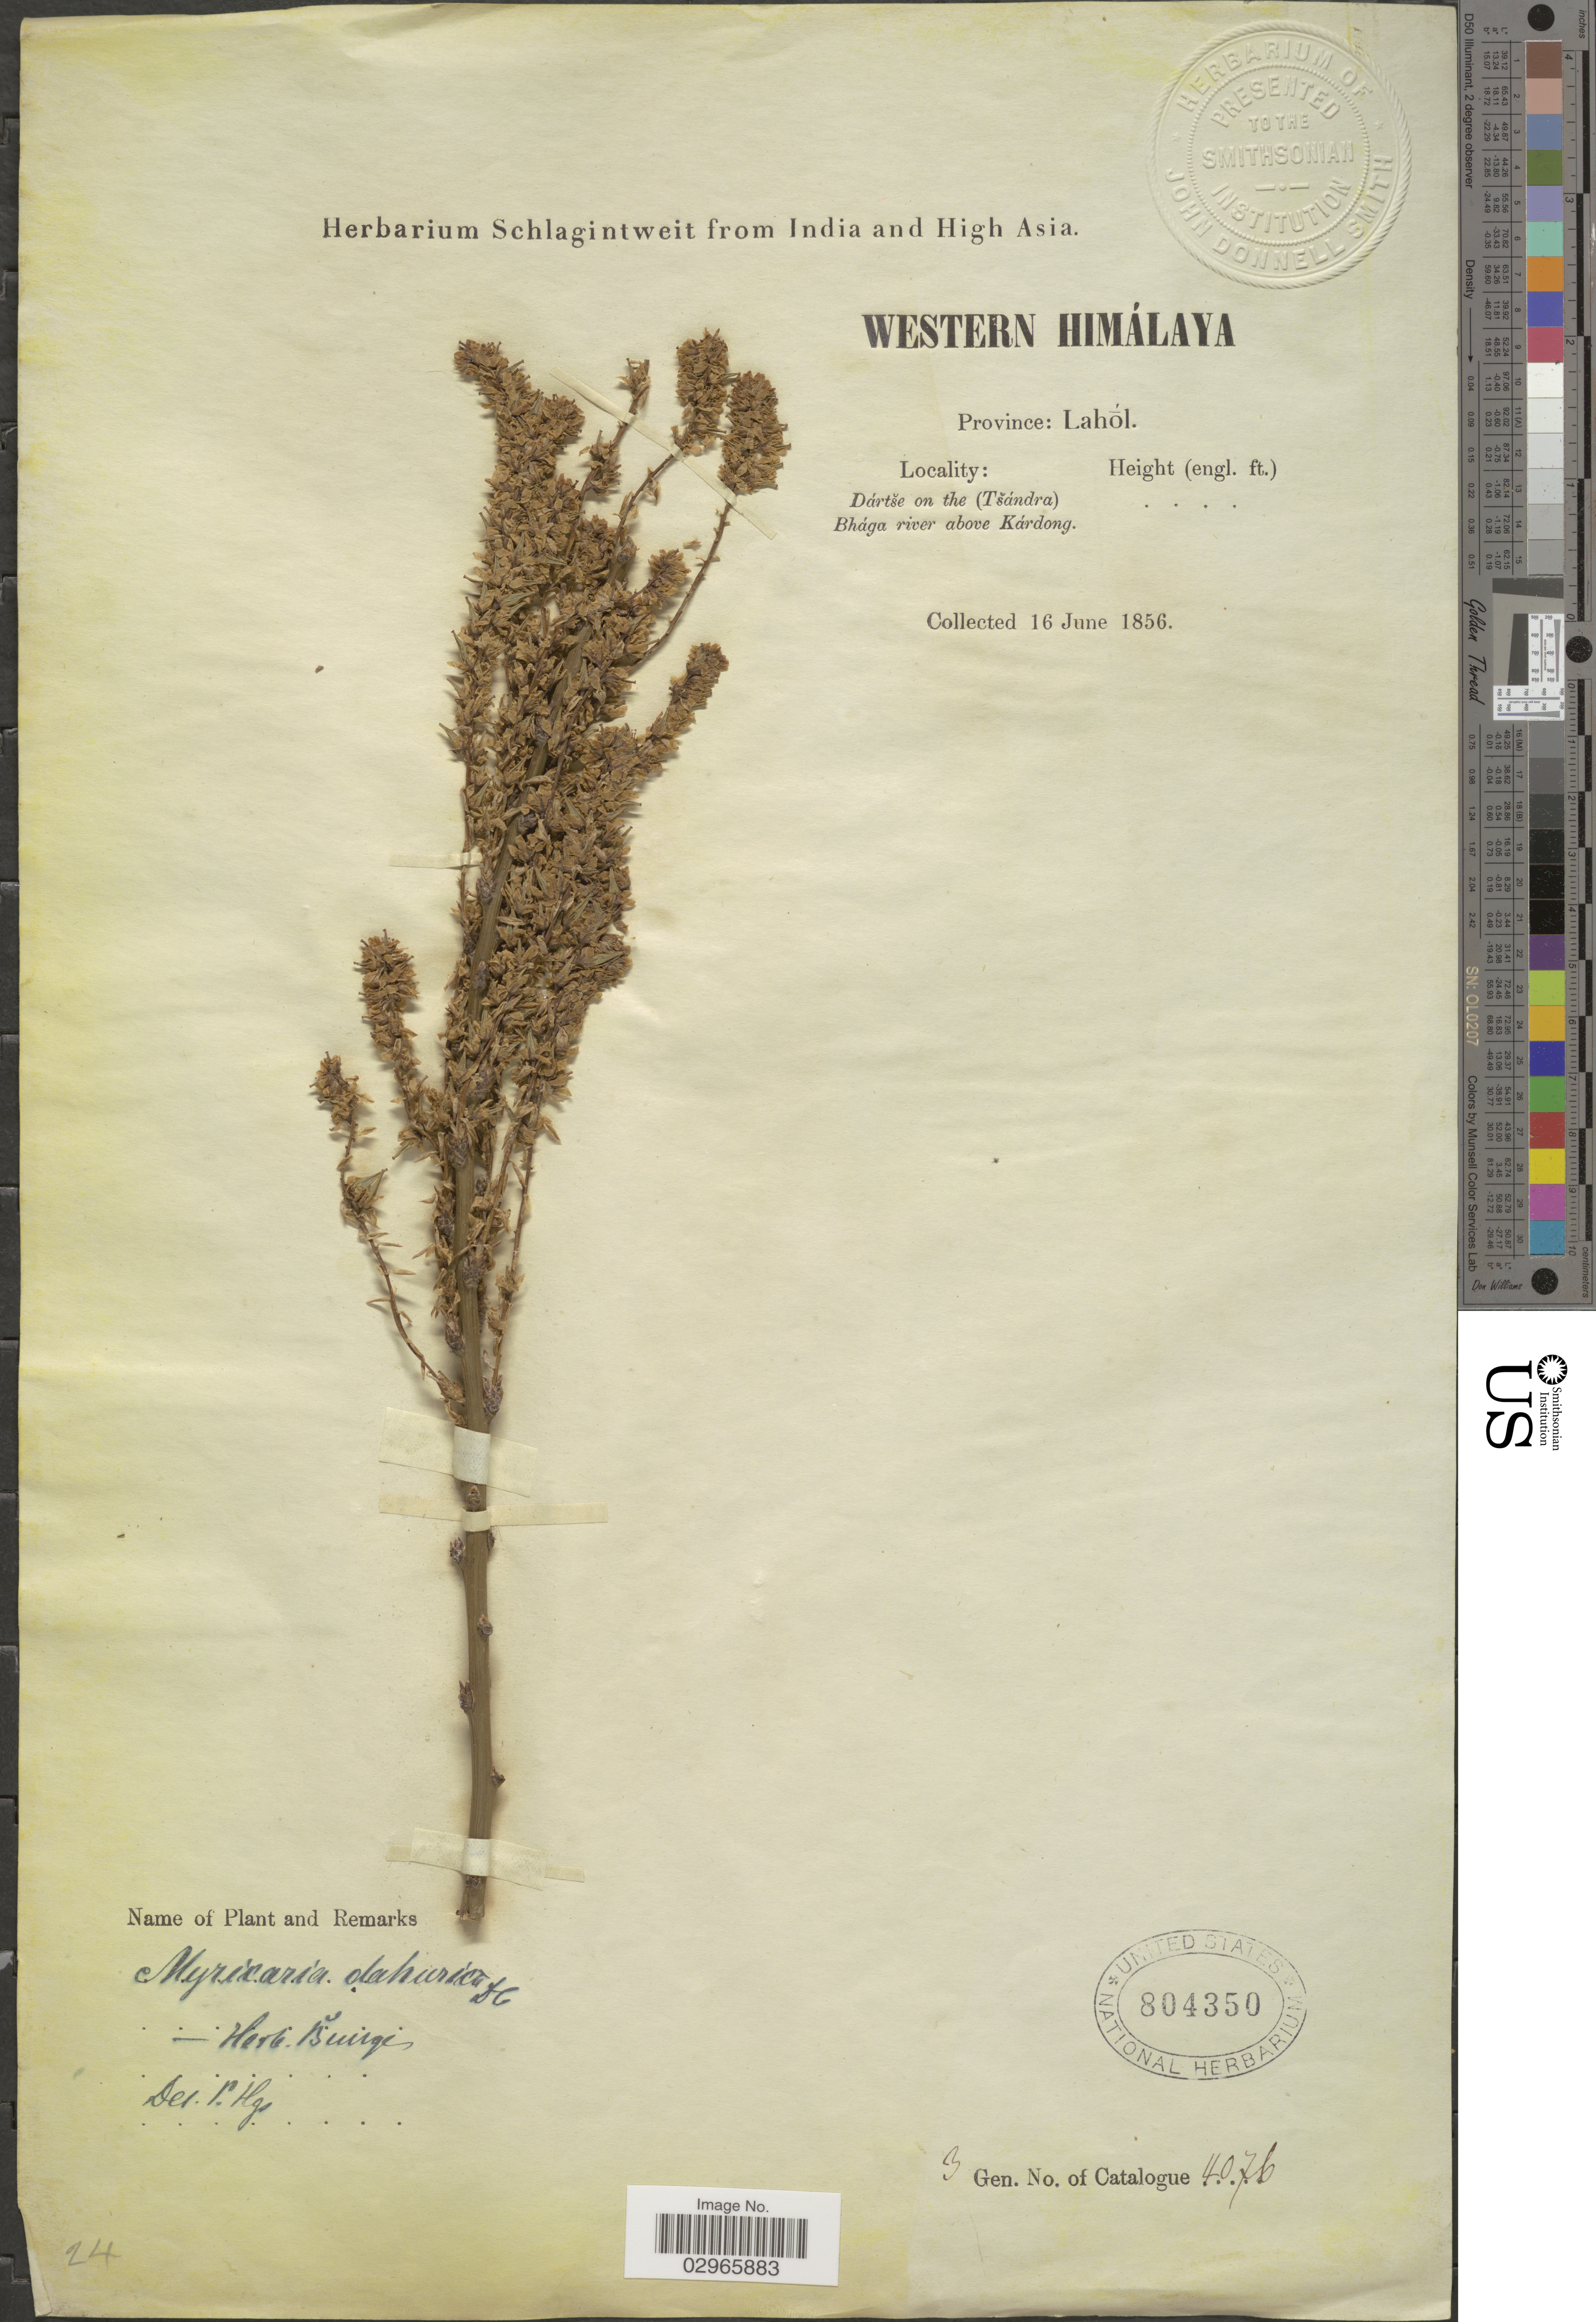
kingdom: Plantae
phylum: Tracheophyta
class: Magnoliopsida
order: Caryophyllales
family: Tamaricaceae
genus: Myricaria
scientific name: Myricaria dahurica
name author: DC.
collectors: ex herb. Schlagintweit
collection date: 1856-06-16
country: India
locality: Western Himalaya. Province: Lahól. Dártse on the (Tsándra) Bhága river above Kárdong.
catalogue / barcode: US 804350